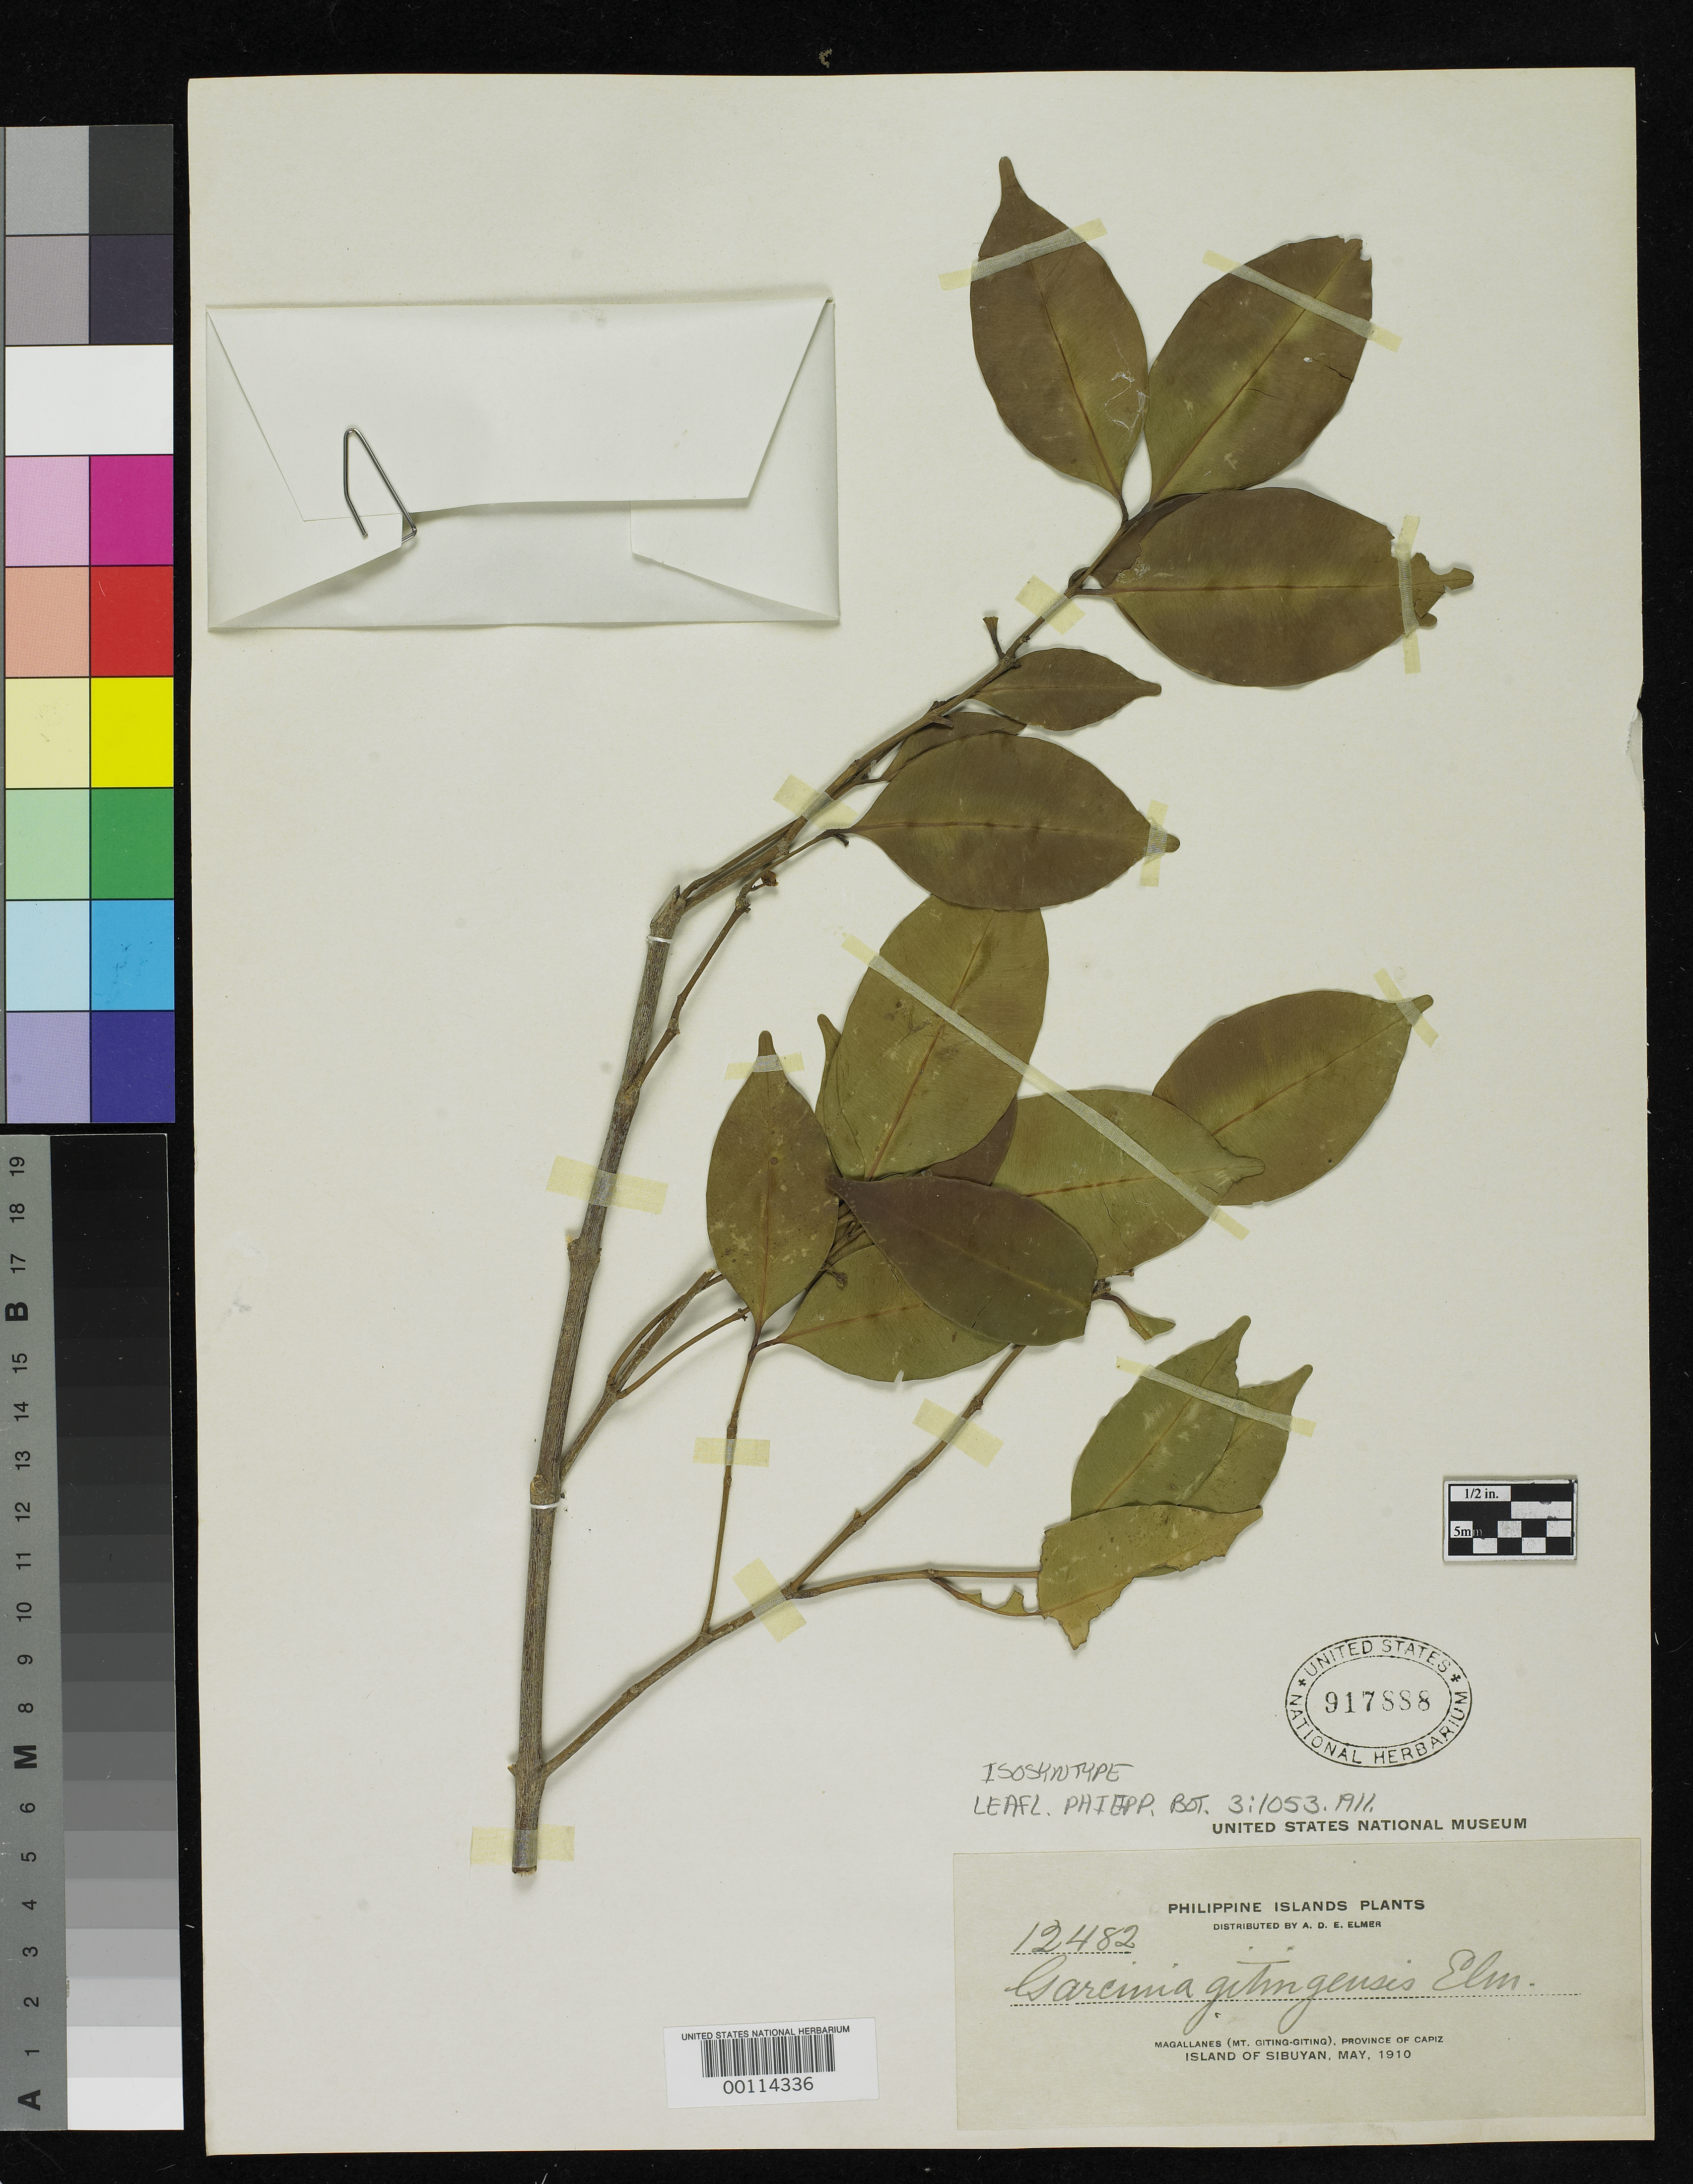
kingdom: Plantae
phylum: Tracheophyta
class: Magnoliopsida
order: Malpighiales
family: Clusiaceae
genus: Garcinia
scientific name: Garcinia gitingensis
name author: Elmer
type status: Isosyntype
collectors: A. D. E. Elmer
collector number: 12482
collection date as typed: May 1910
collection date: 1910-05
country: Philippines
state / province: Mimaropa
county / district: Romblon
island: Sibuyan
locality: Magallanes, Mt. Giting-Giting.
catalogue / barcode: US 917888